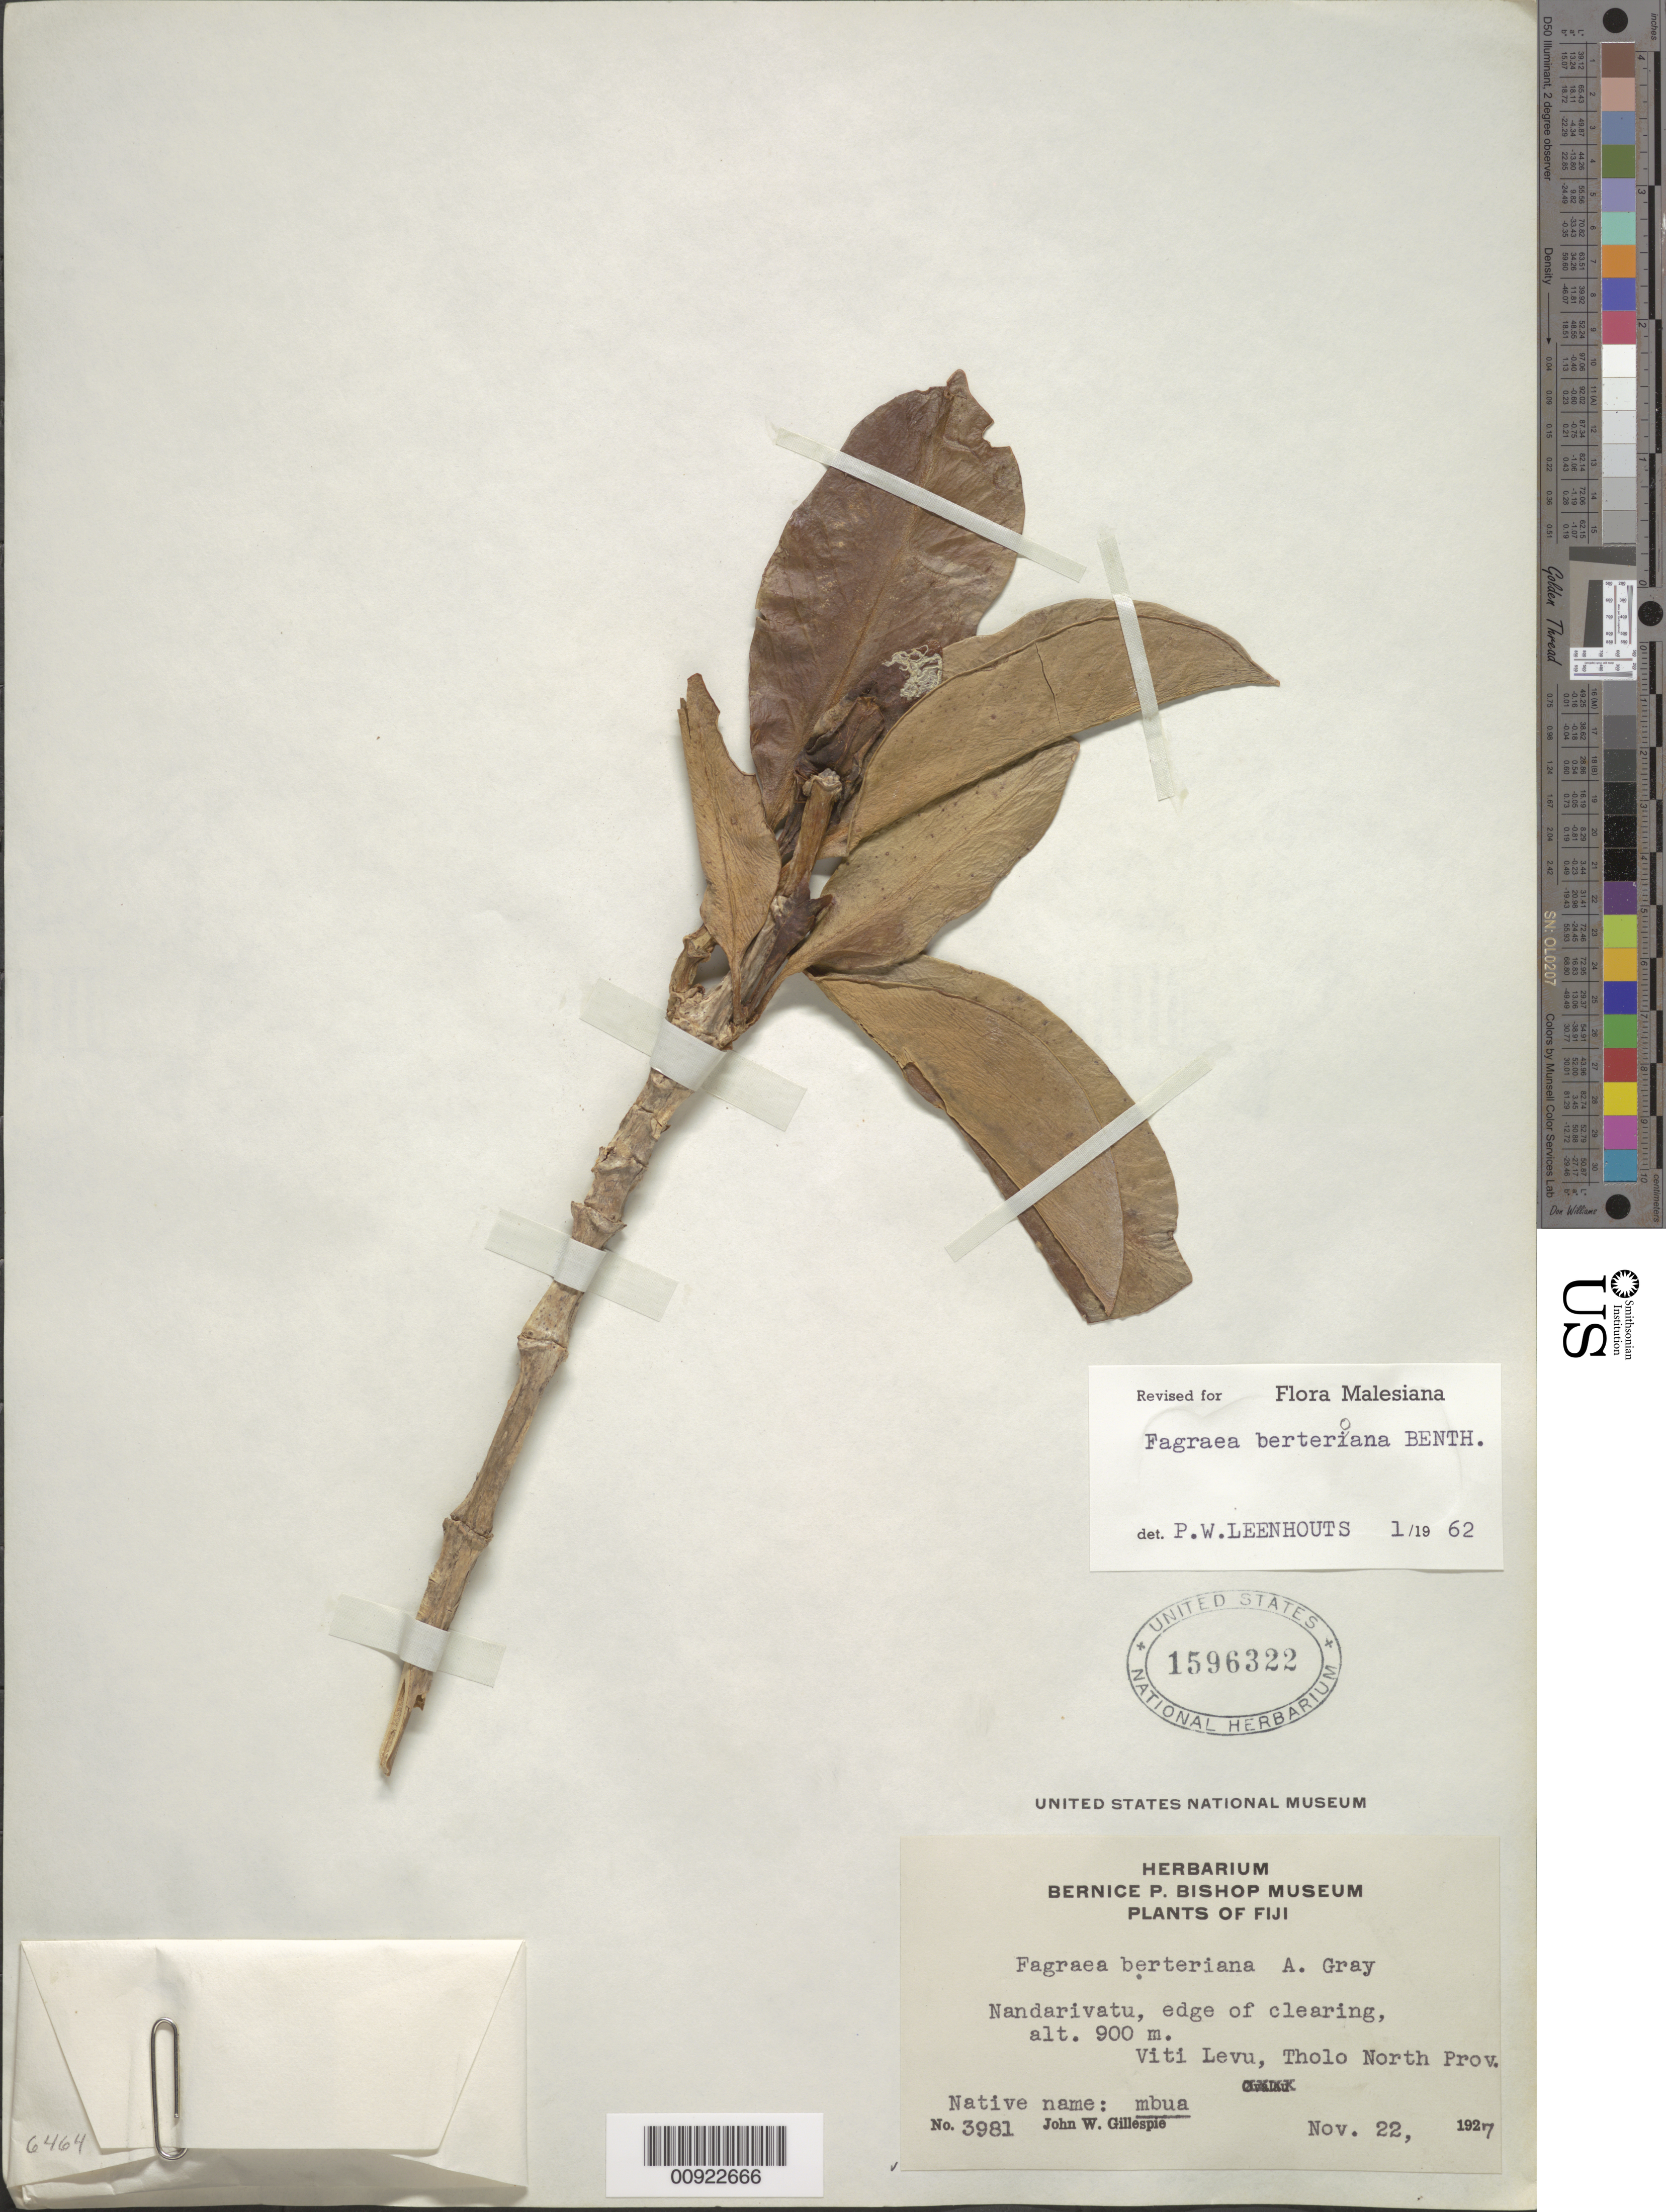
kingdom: Plantae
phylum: Tracheophyta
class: Magnoliopsida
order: Gentianales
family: Gentianaceae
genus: Fagraea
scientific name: Fagraea berteroana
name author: A. Gray ex Benth.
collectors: J. W. Gillespie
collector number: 3981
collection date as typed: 22 Nov 1927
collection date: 1927-11-22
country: Fiji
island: Viti Levu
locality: Tholo North Prov.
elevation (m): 900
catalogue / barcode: US 1596322